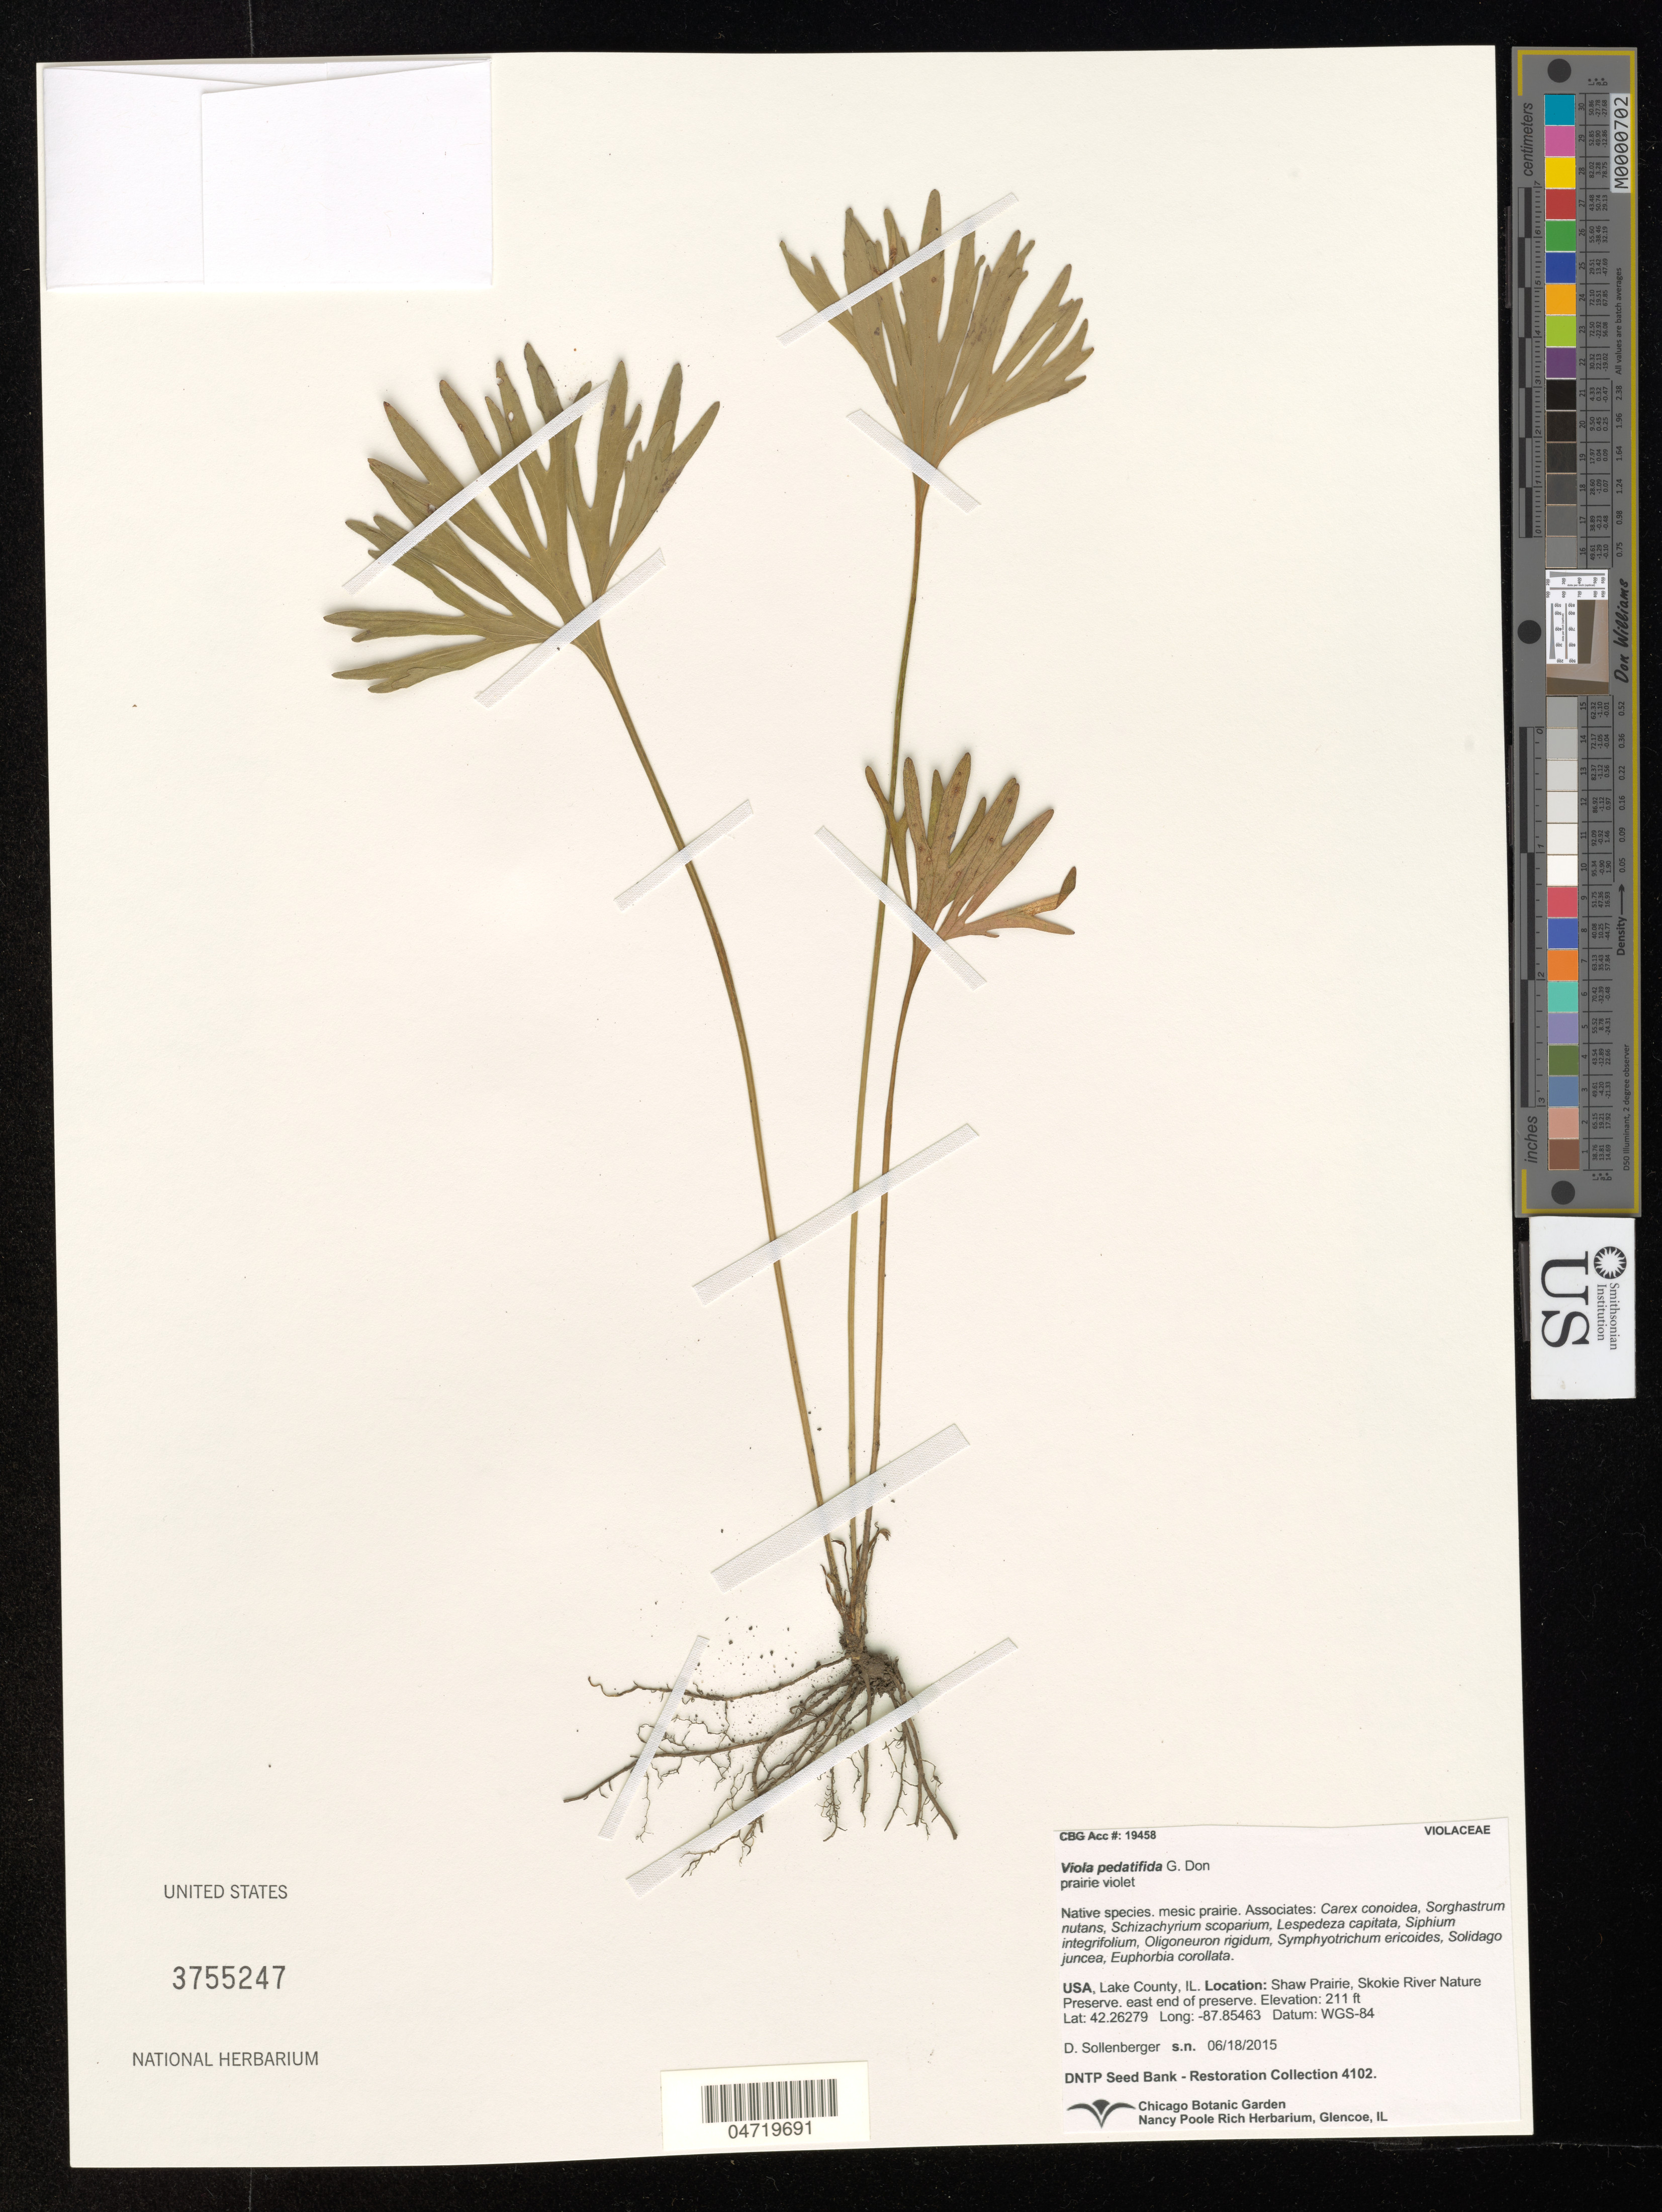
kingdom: Plantae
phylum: Tracheophyta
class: Magnoliopsida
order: Malpighiales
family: Violaceae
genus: Viola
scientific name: Viola pedatifida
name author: G. Don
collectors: D. Sollenberger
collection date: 2015-06-18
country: United States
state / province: Illinois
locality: Lake County, IL. Shaw Prairie, Skokie River Nature Preserve. east end of preserve.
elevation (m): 64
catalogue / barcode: US 3755247